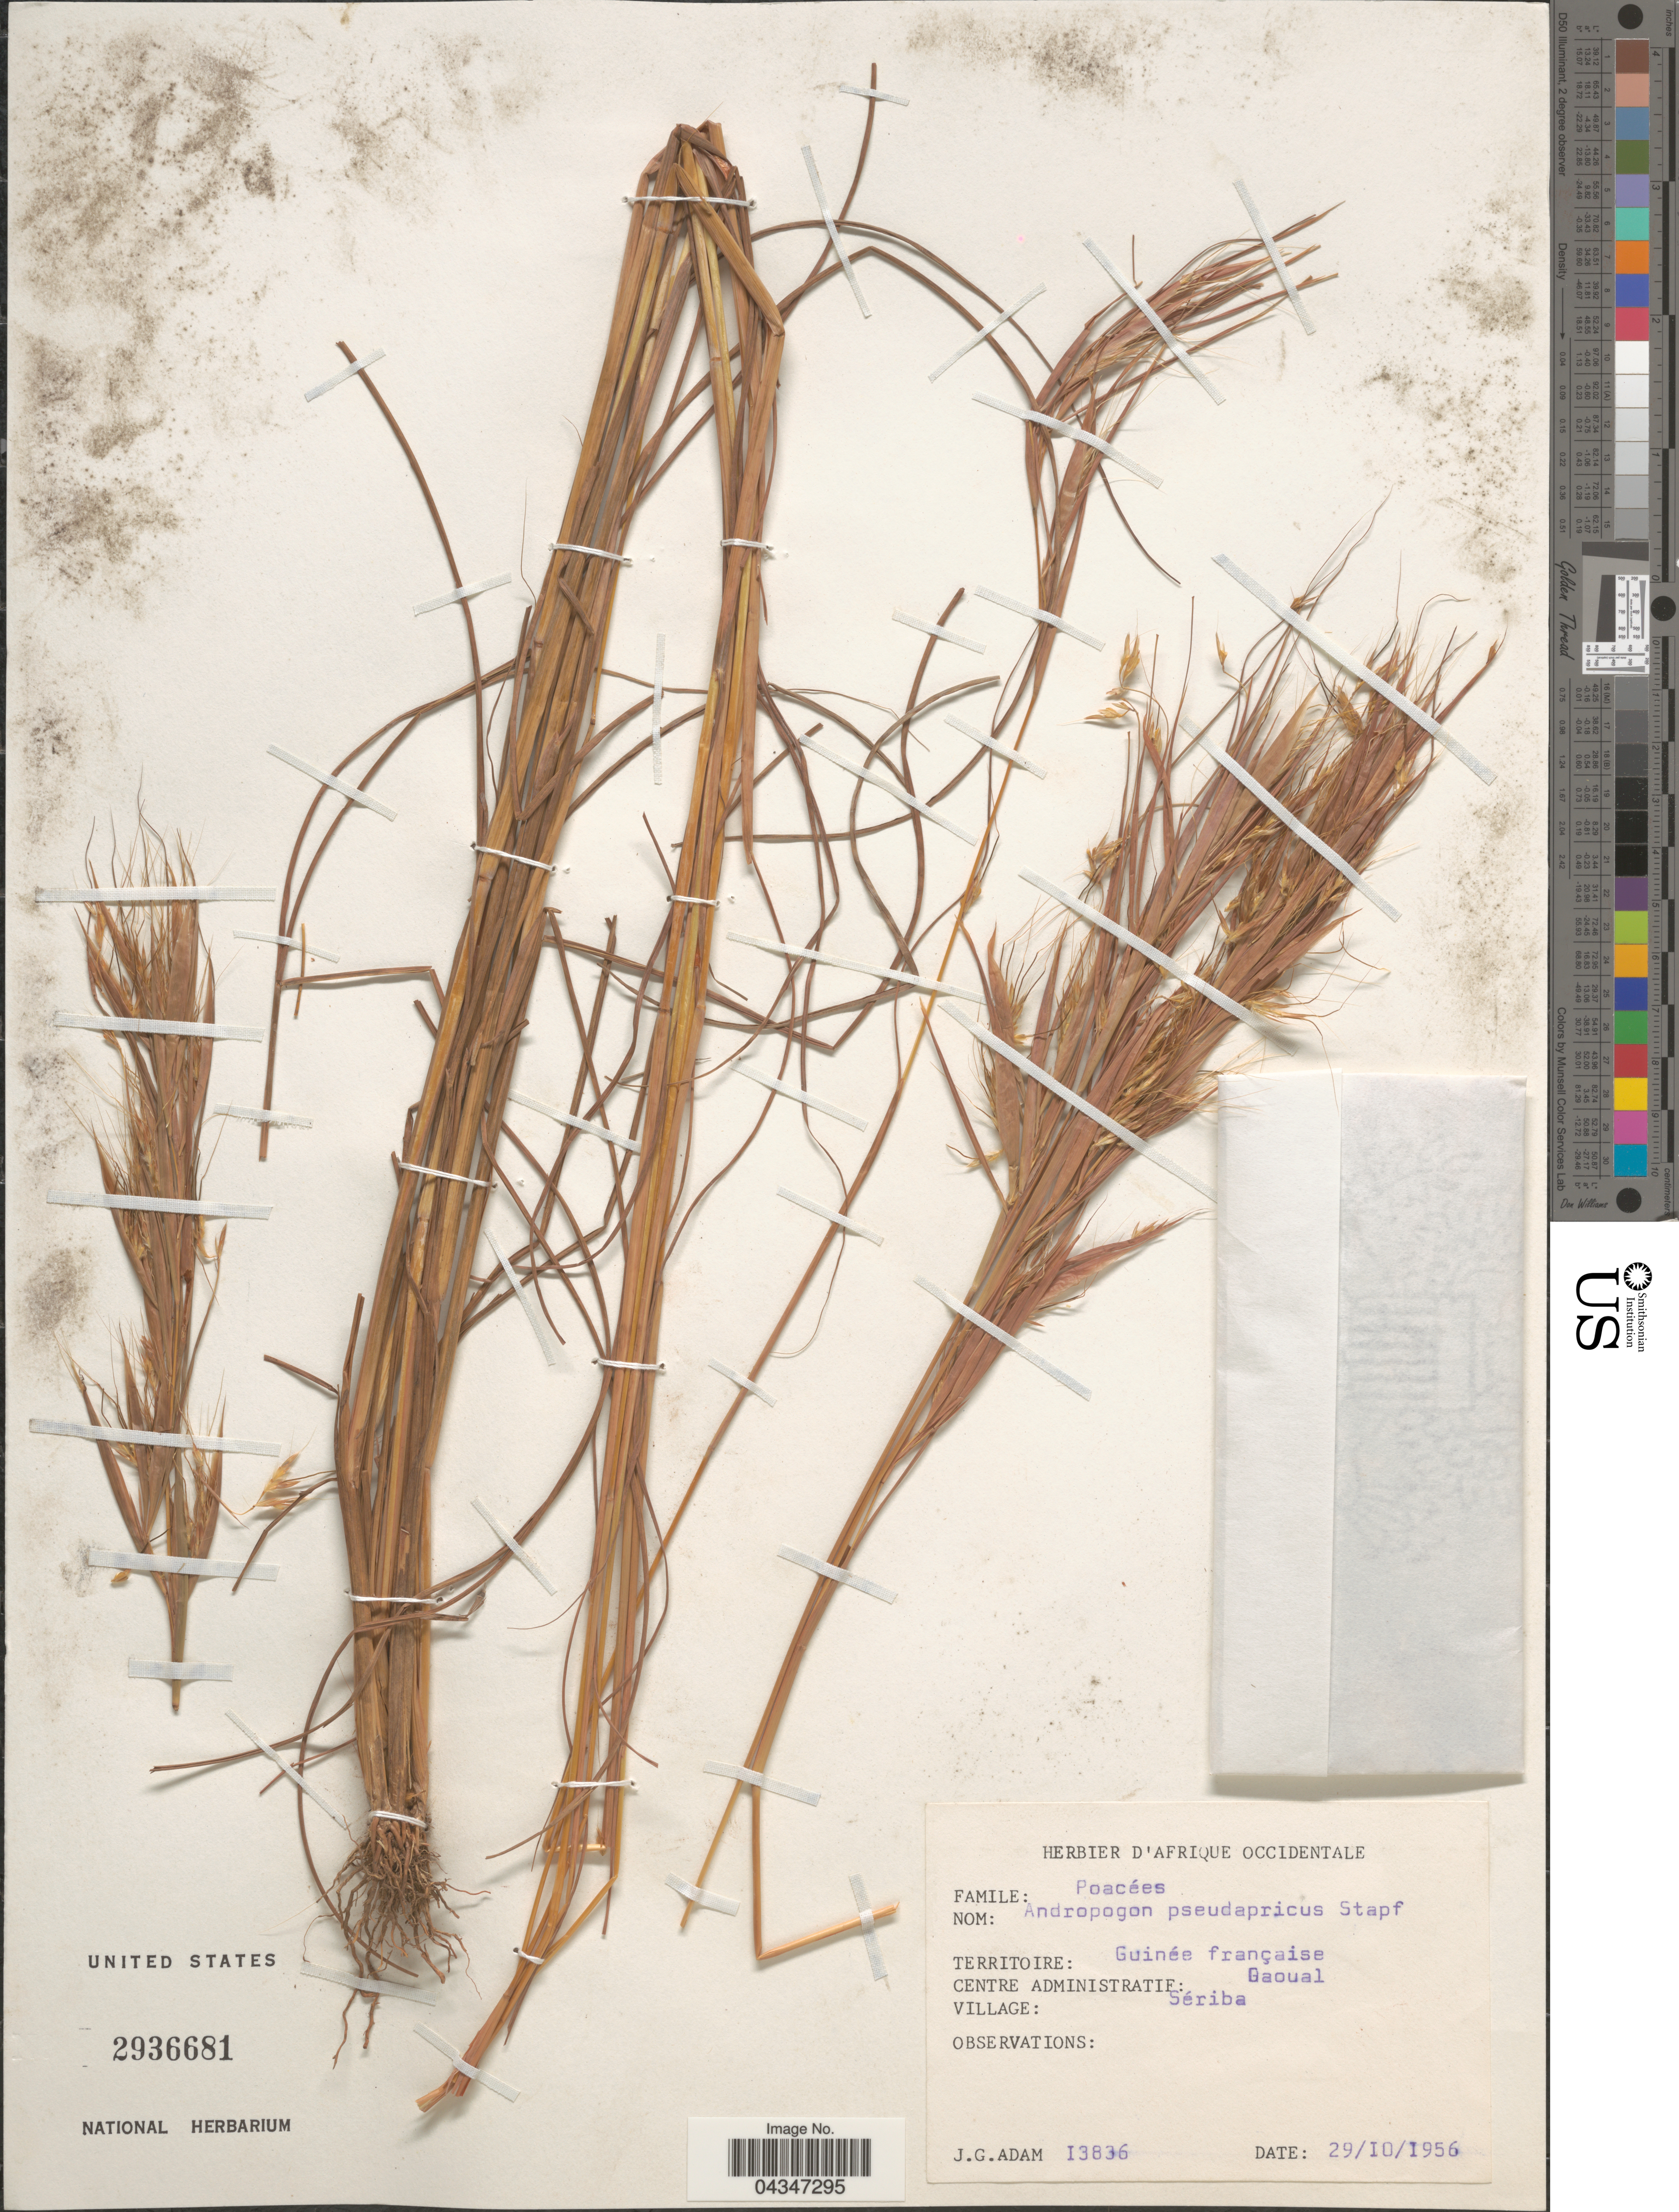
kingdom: Plantae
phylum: Tracheophyta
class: Liliopsida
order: Poales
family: Poaceae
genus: Andropogon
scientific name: Andropogon pseudapricus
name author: Stapf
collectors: J. Adam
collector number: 13836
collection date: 1956-10-29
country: Guinea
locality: Territoire: Guinee francaise. Centre Administratif: Gaoual. Village: Sériba.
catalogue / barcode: US 2936681